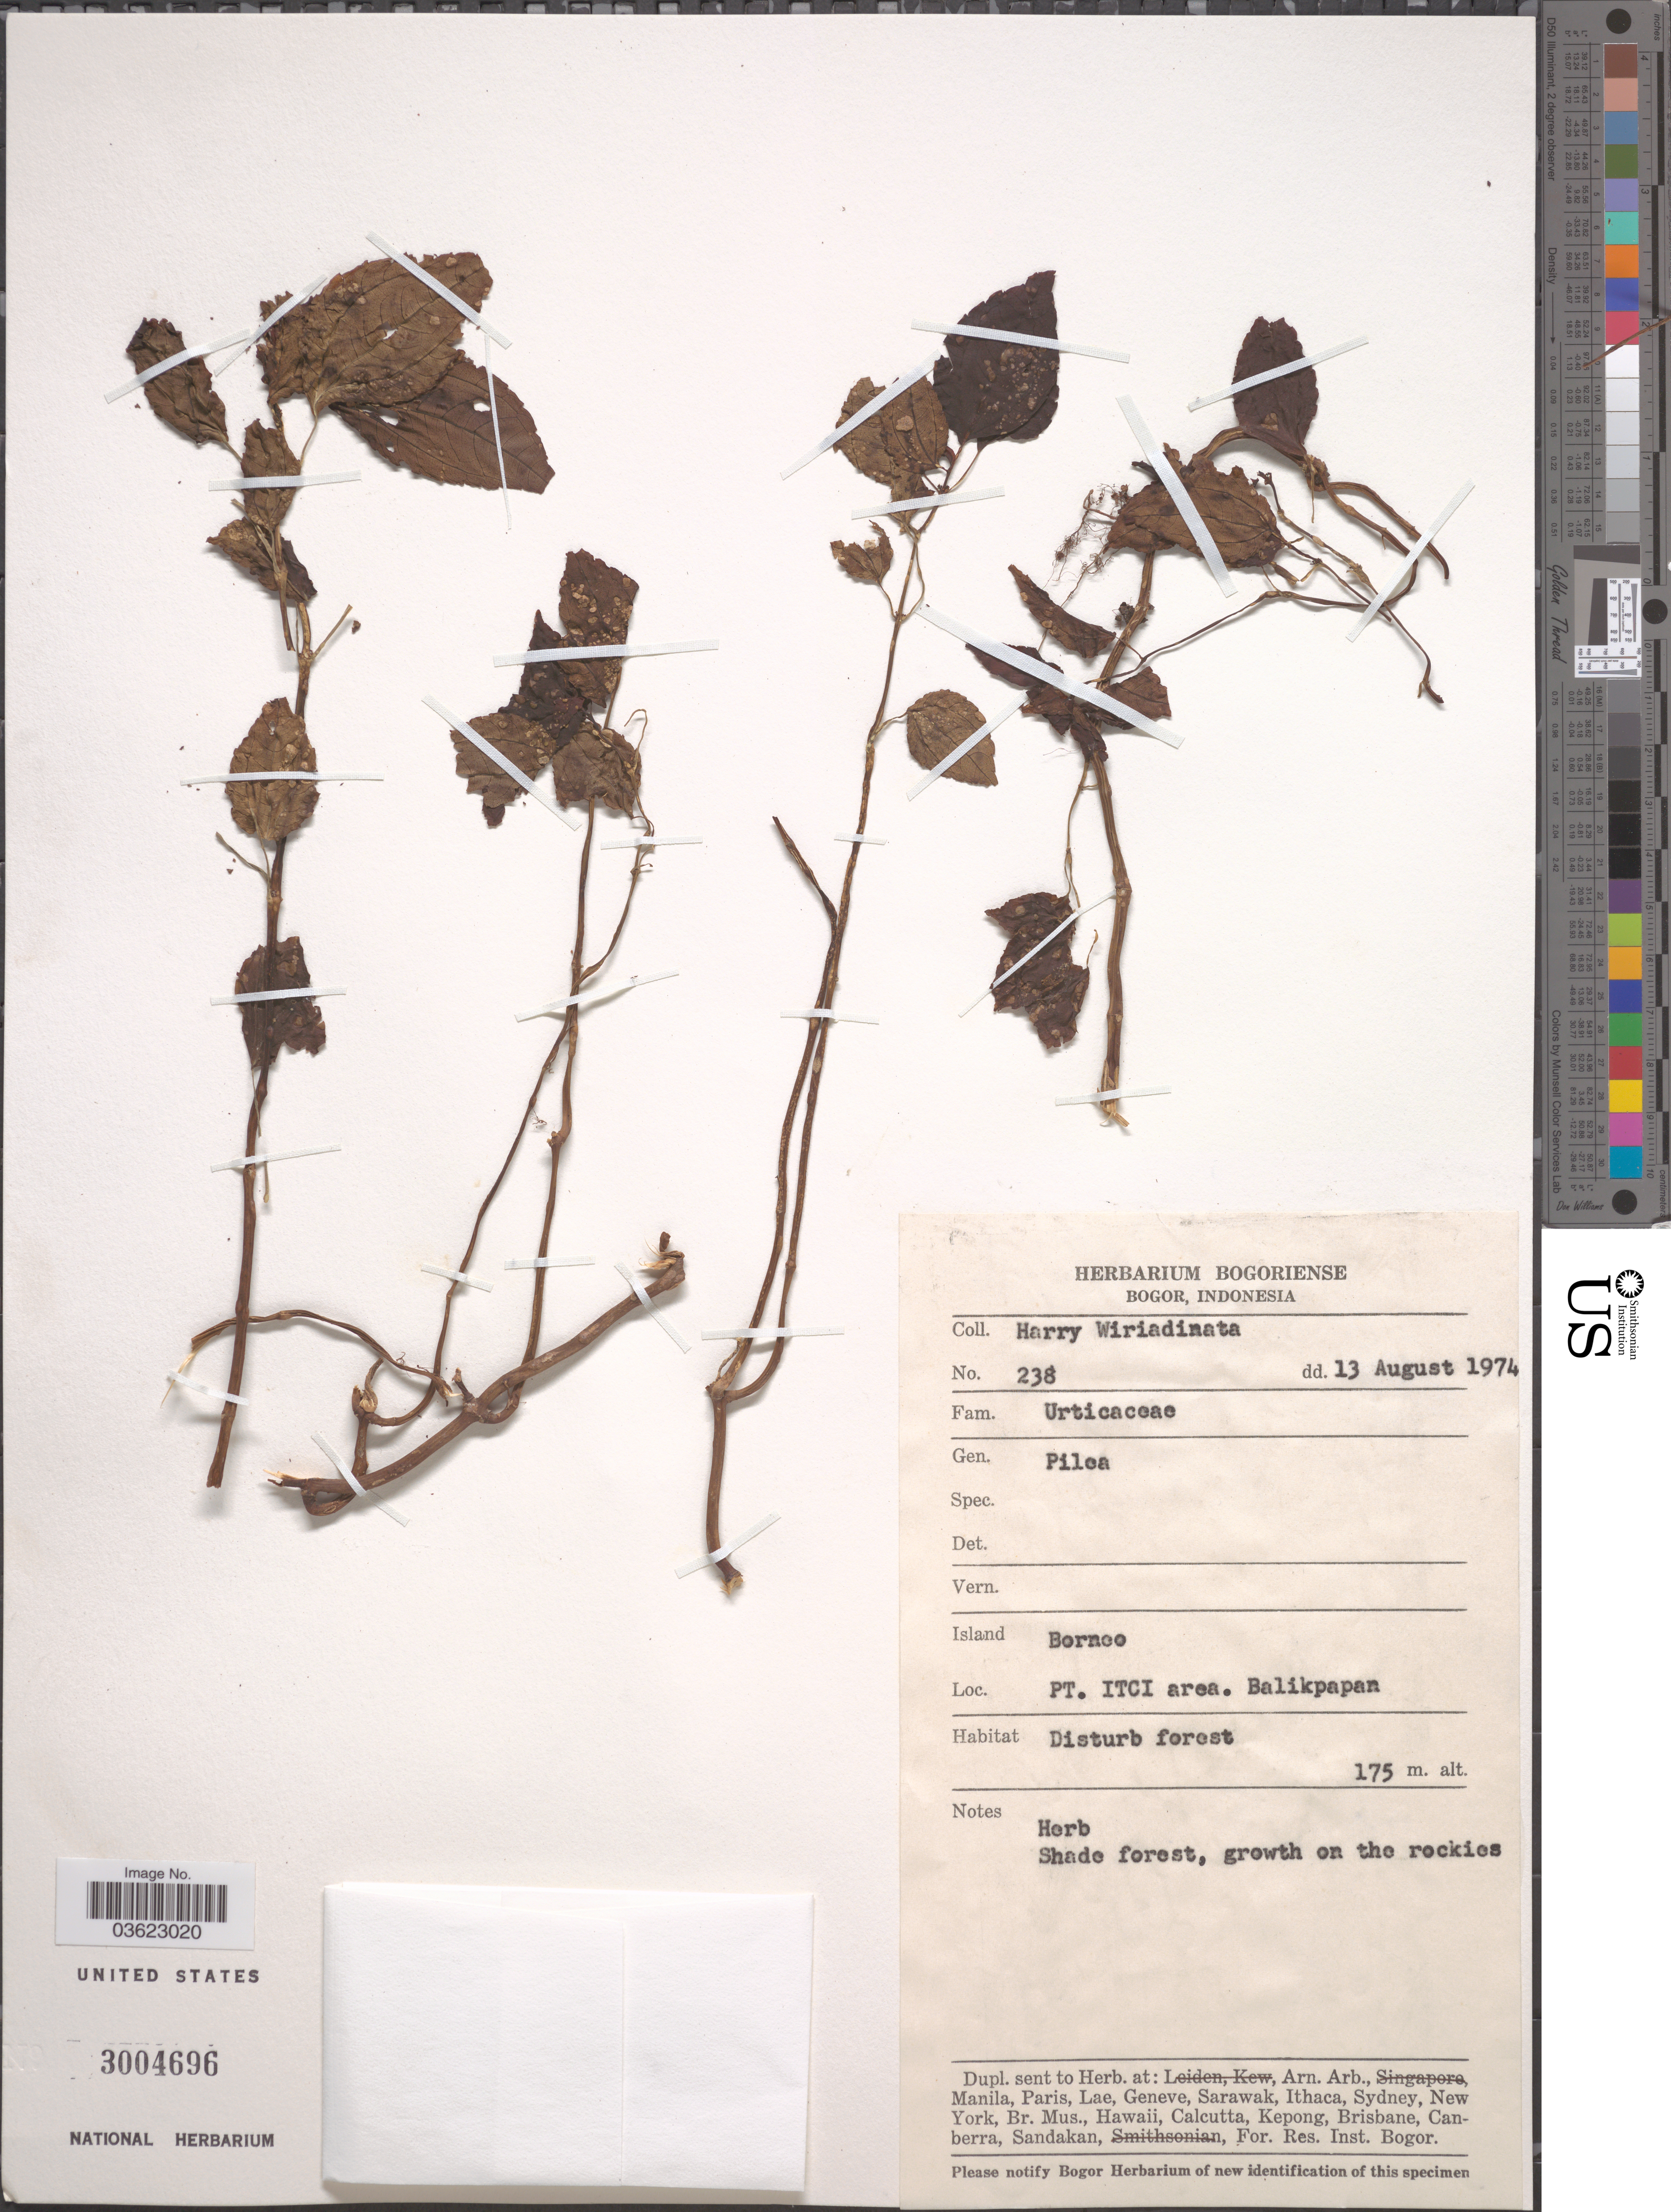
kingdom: Plantae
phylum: Tracheophyta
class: Magnoliopsida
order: Rosales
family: Urticaceae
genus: Pilea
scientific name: Pilea sp.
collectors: H. Wiriadinata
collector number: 238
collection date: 1974-08-13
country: Indonesia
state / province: Kalimantan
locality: Island Borneo. Pt. ITCI area. Balikpapan.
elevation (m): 175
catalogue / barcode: US 3004696